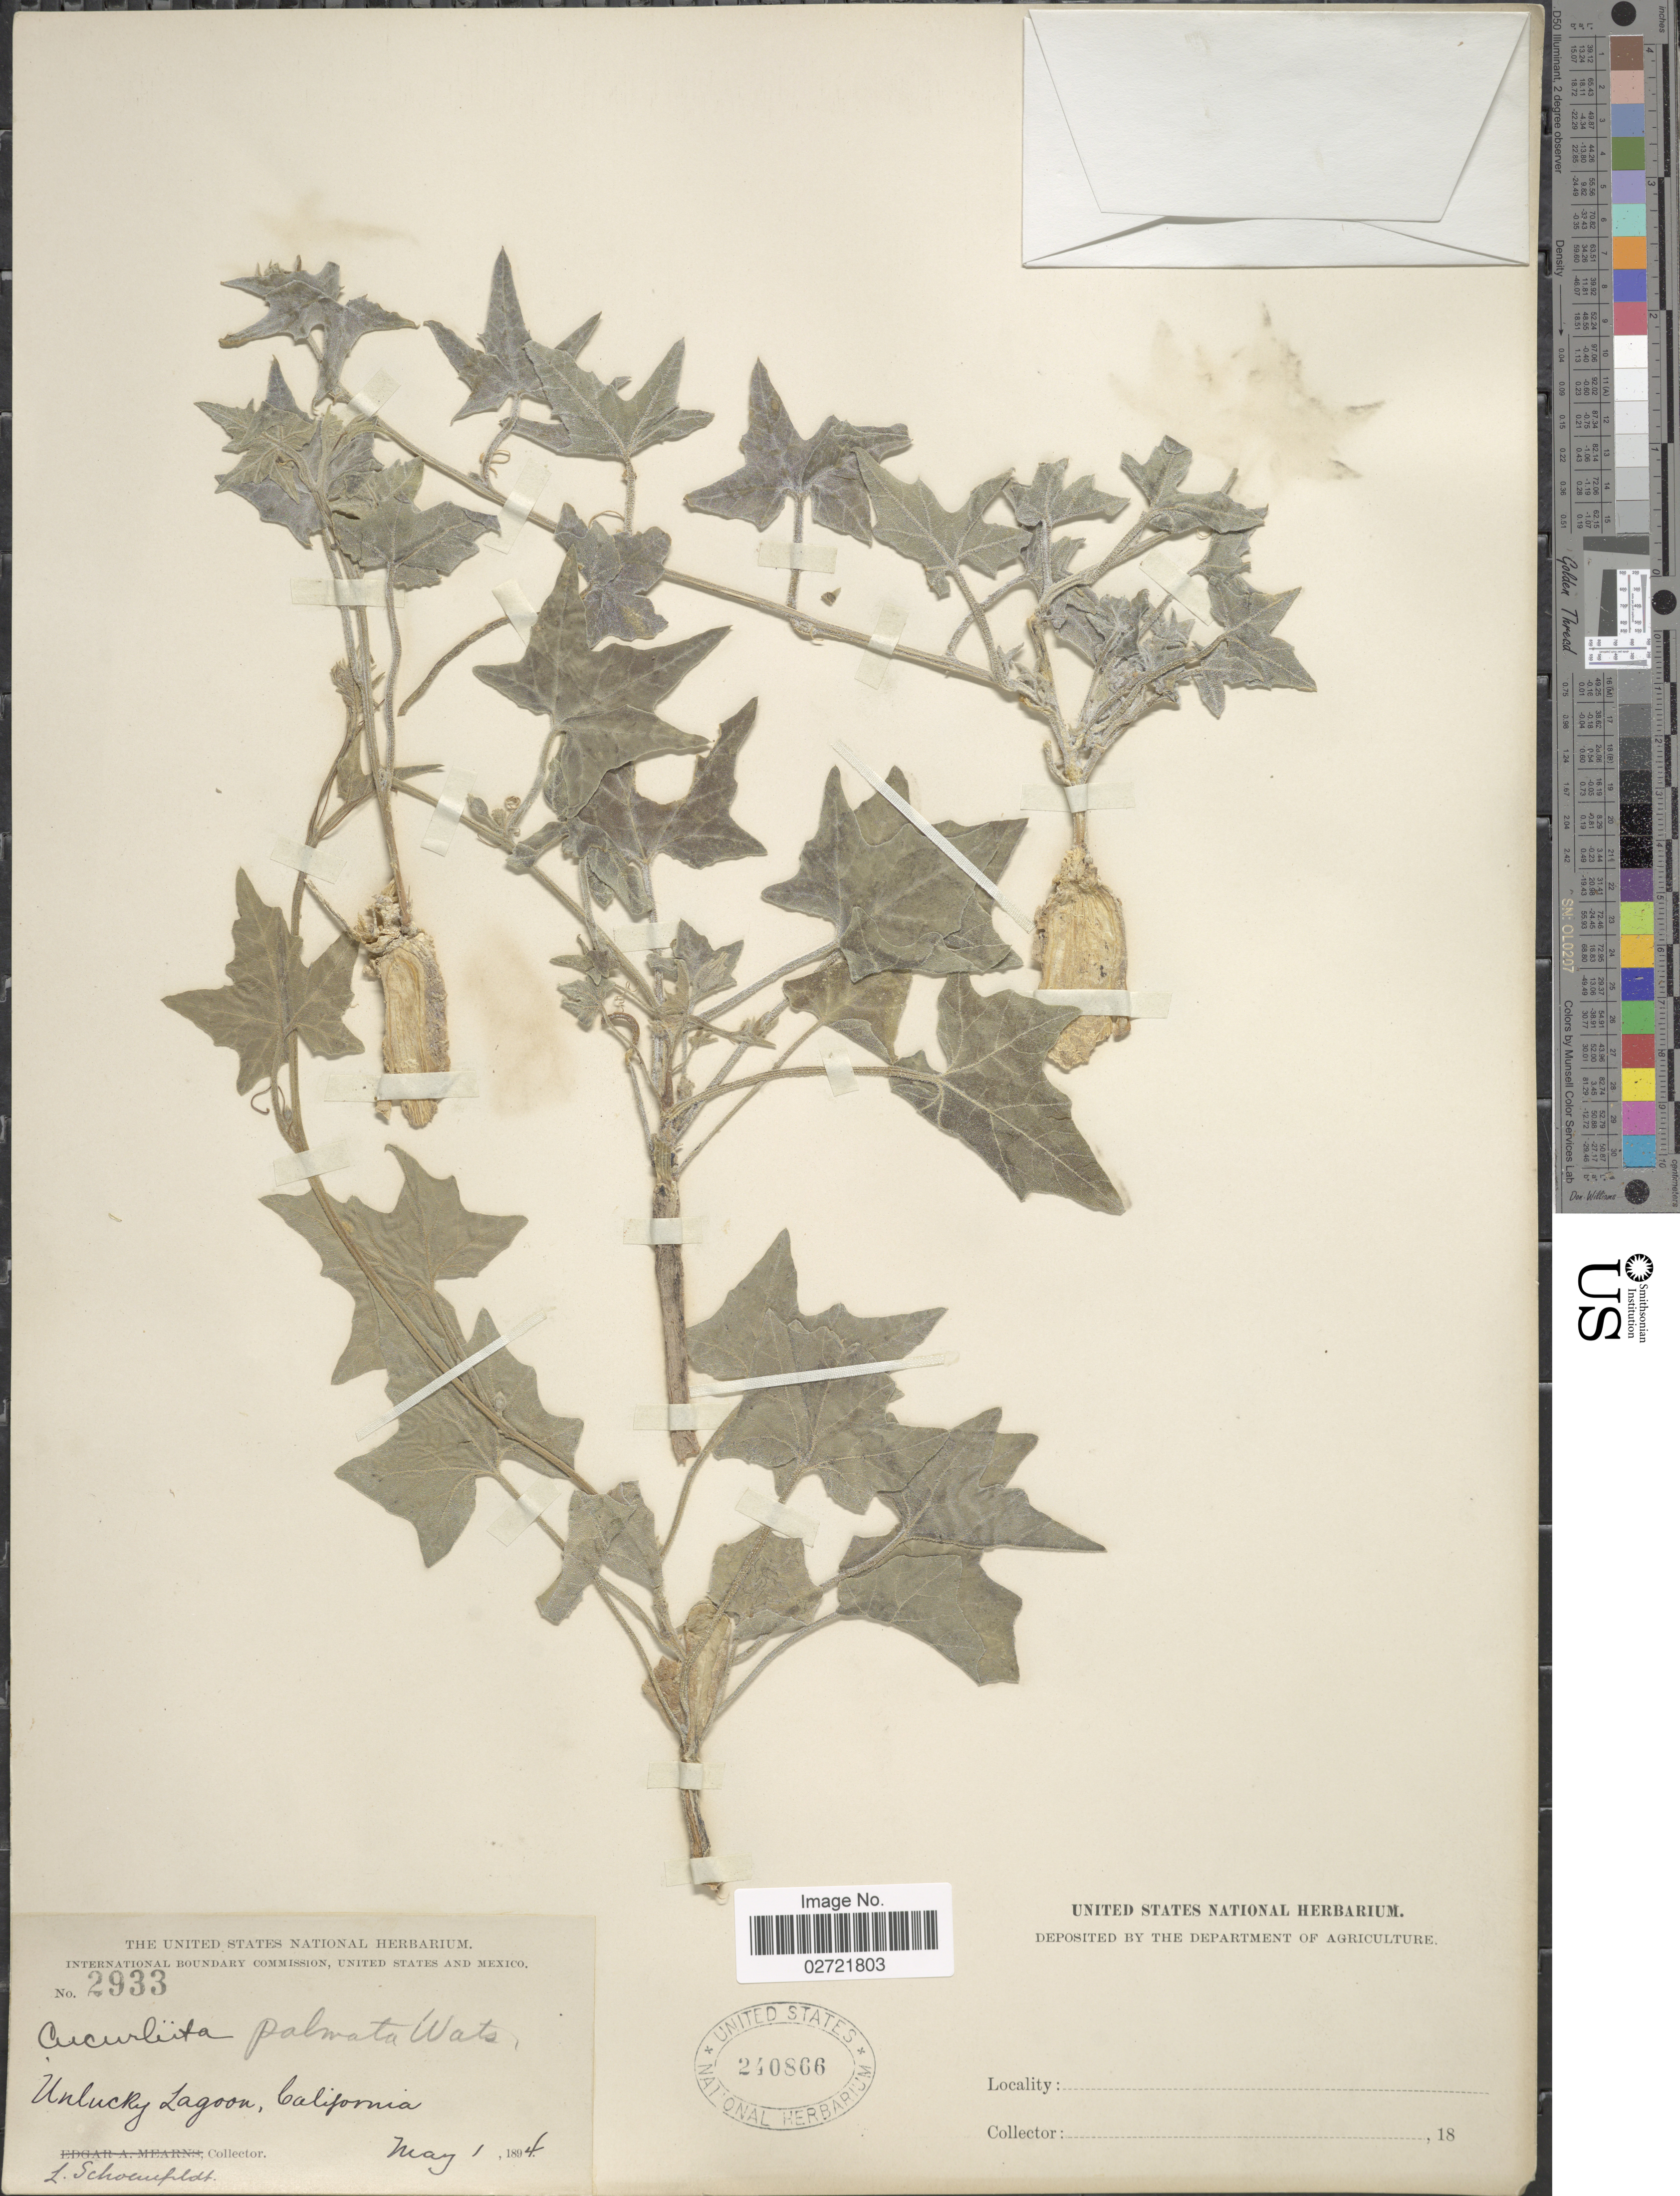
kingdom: Plantae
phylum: Tracheophyta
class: Magnoliopsida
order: Cucurbitales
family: Cucurbitaceae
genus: Cucurbita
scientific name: Cucurbita palmata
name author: S. Watson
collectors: L. Schoenefeldt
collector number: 2933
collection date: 1894-05-01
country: United States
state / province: California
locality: Unlucky Lagoon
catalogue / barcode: US 240866